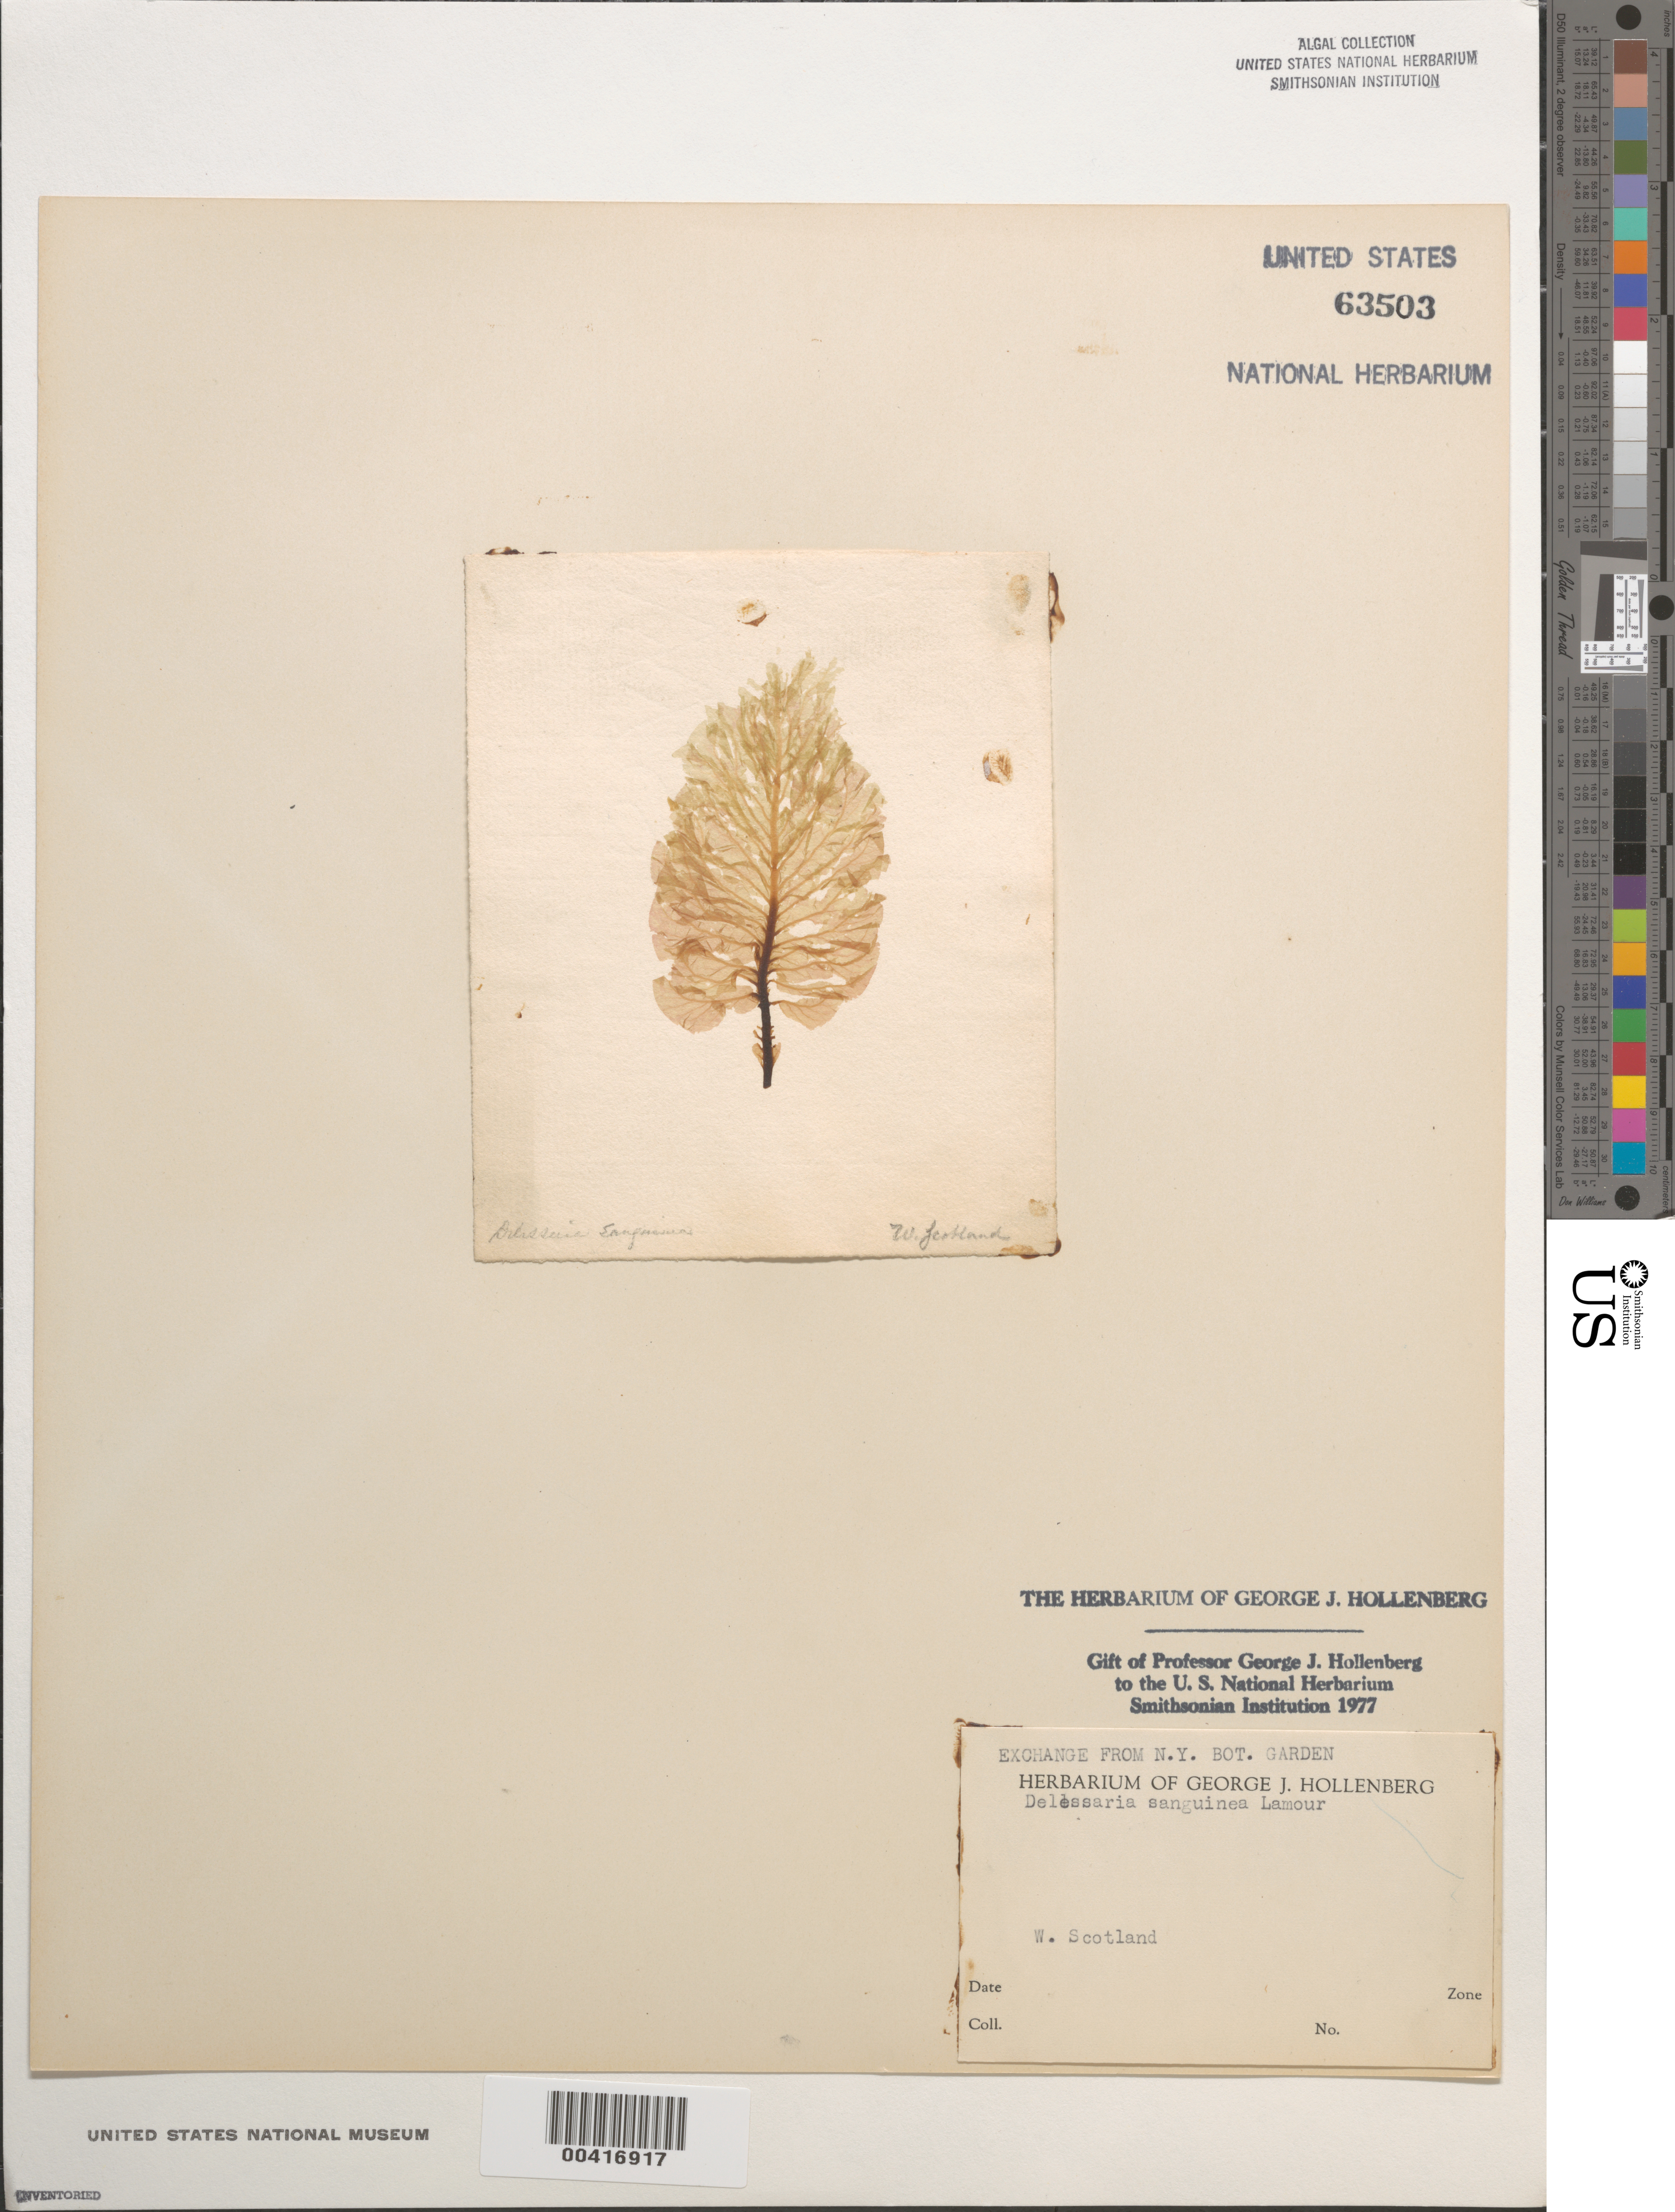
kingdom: Plantae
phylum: Rhodophyta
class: Florideophyceae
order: Ceramiales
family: Delesseriaceae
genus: Delesseria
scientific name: Delesseria sanguinea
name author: (Huds.) J.V.Lamouroux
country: United Kingdom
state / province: Scotland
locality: West coast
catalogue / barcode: US 63503